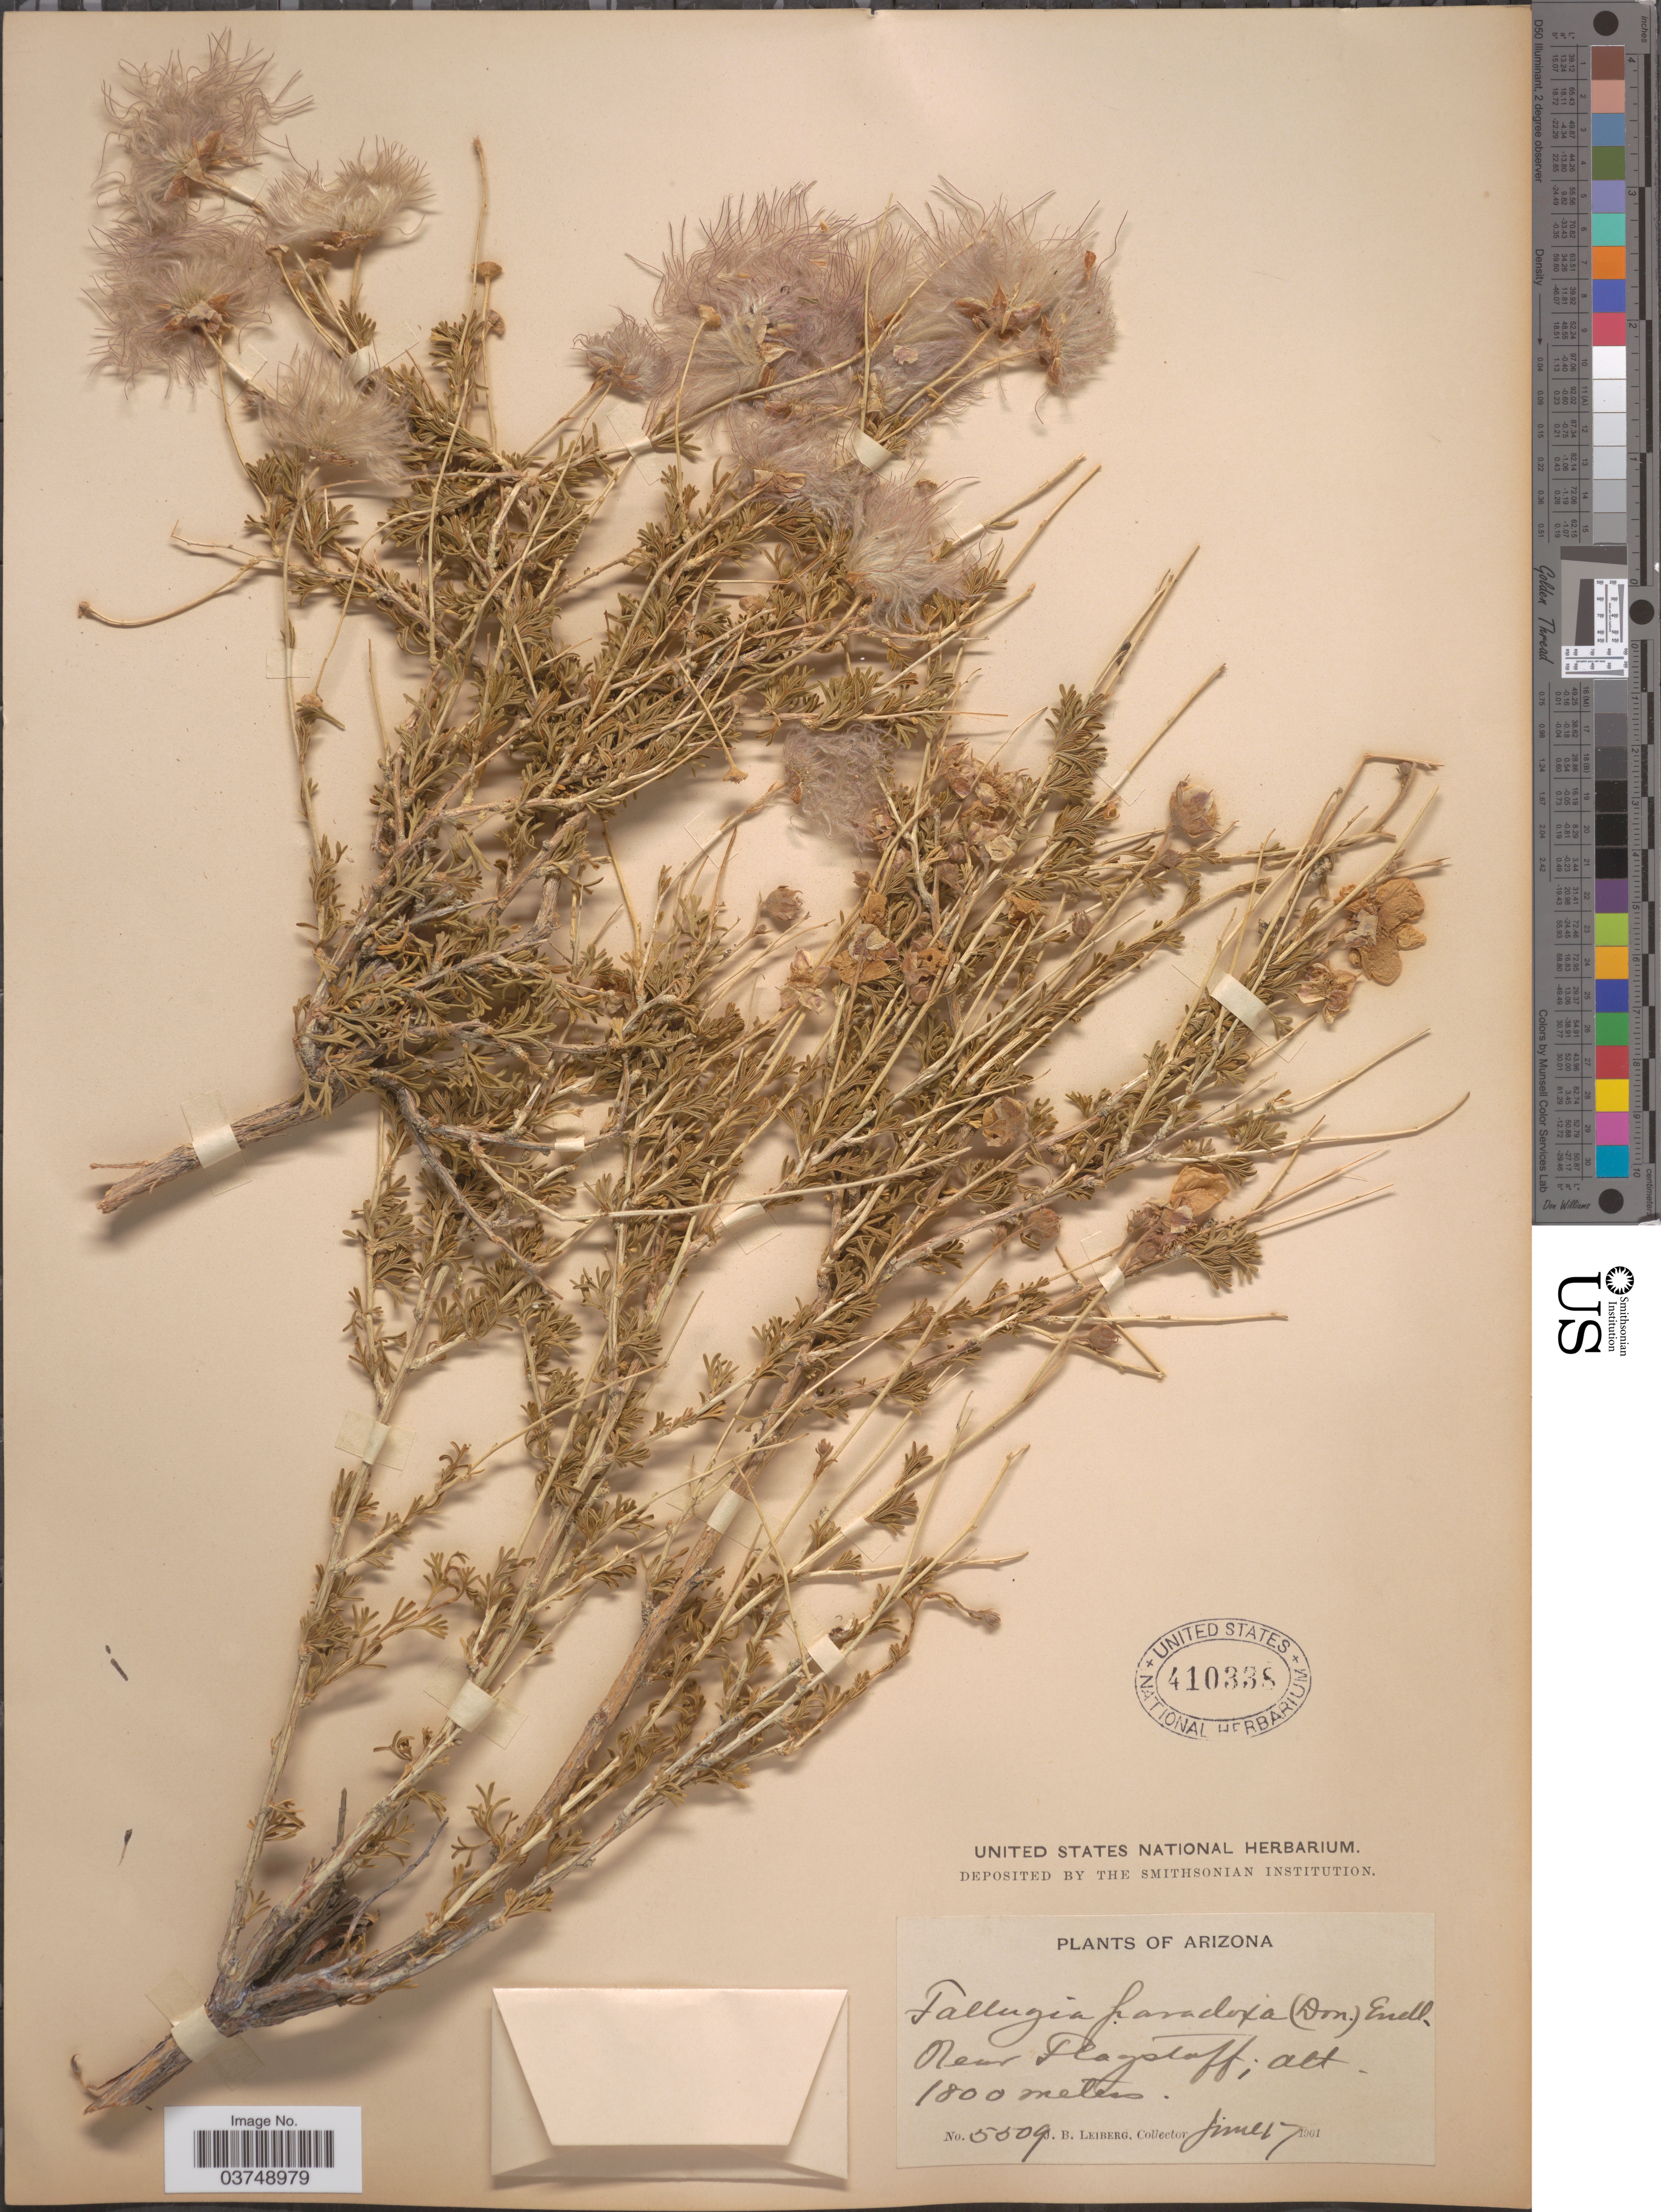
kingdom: Plantae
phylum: Tracheophyta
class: Magnoliopsida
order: Rosales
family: Rosaceae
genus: Fallugia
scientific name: Fallugia acuminata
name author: (Wooton) Rydb.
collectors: J. B. Leiberg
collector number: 5509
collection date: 1901-06-07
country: United States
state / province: Arizona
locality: Near Flagstaff.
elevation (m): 1800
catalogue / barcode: US 410338